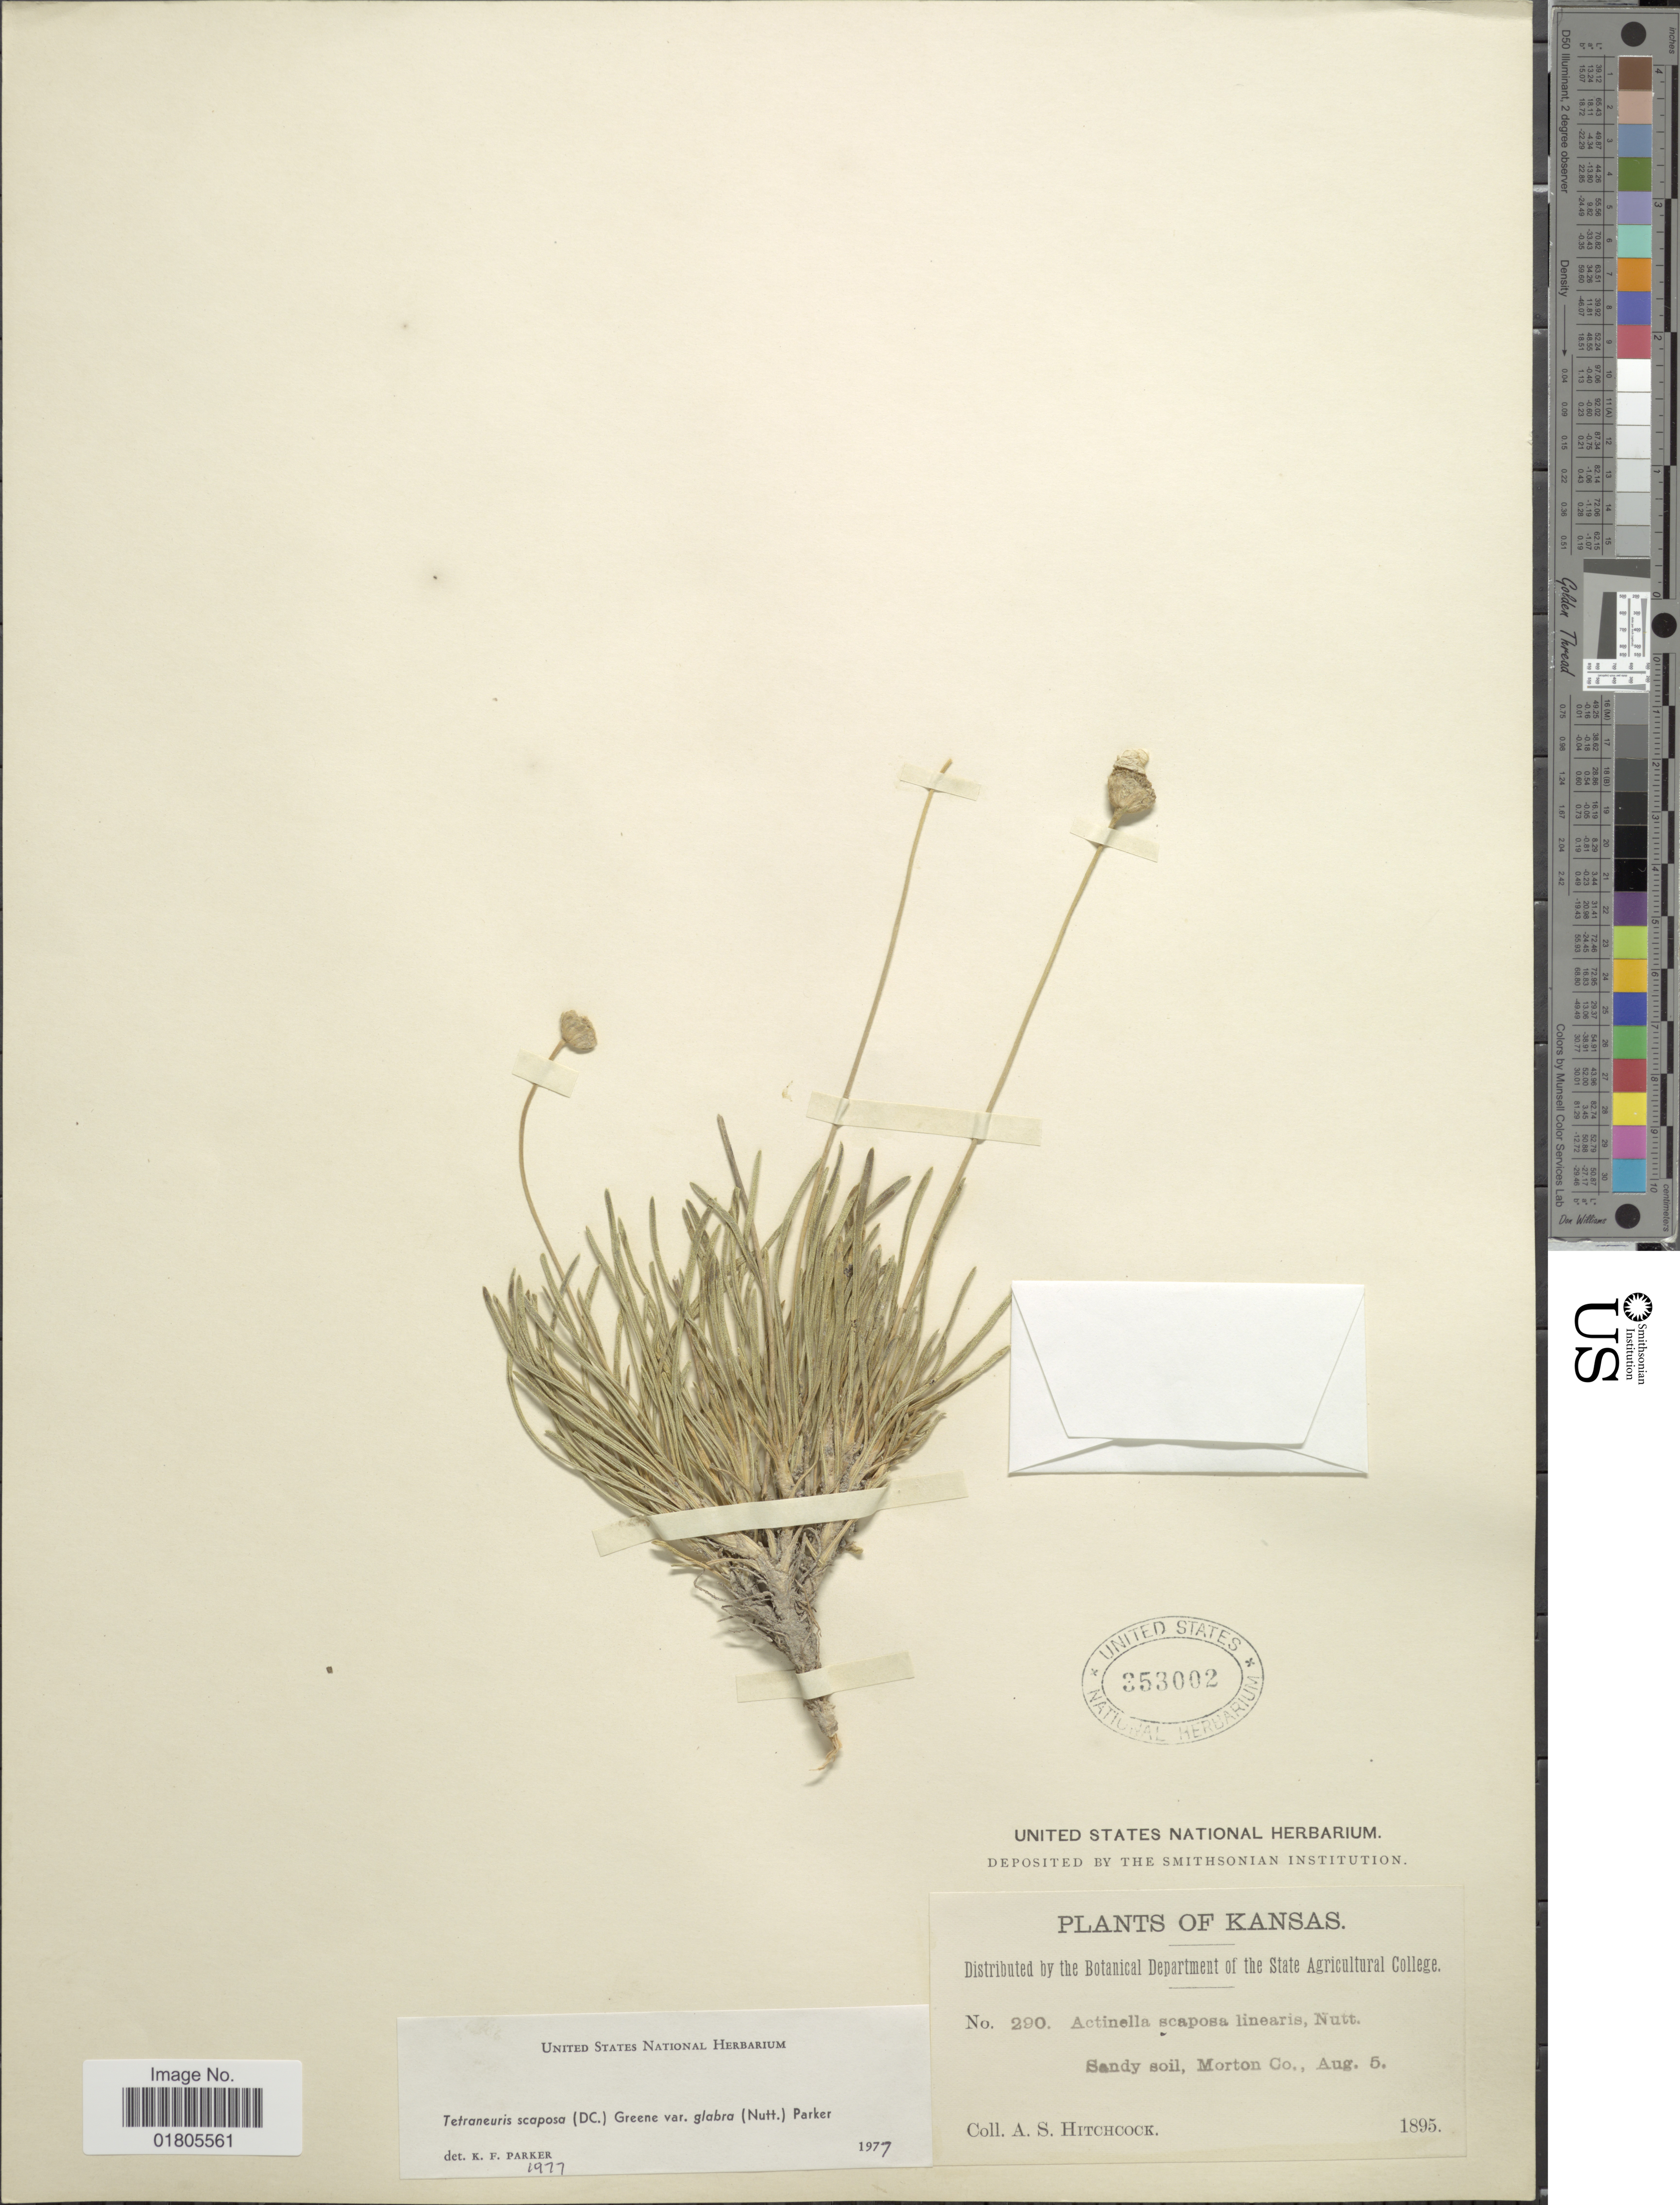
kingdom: Plantae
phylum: Tracheophyta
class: Magnoliopsida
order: Asterales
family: Asteraceae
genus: Actinea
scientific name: Actinea scaposa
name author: (DC.) Kuntze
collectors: A. S. Hitchcock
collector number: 290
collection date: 1895-08-05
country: United States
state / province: Kansas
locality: Moroton Co.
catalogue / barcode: US 353002